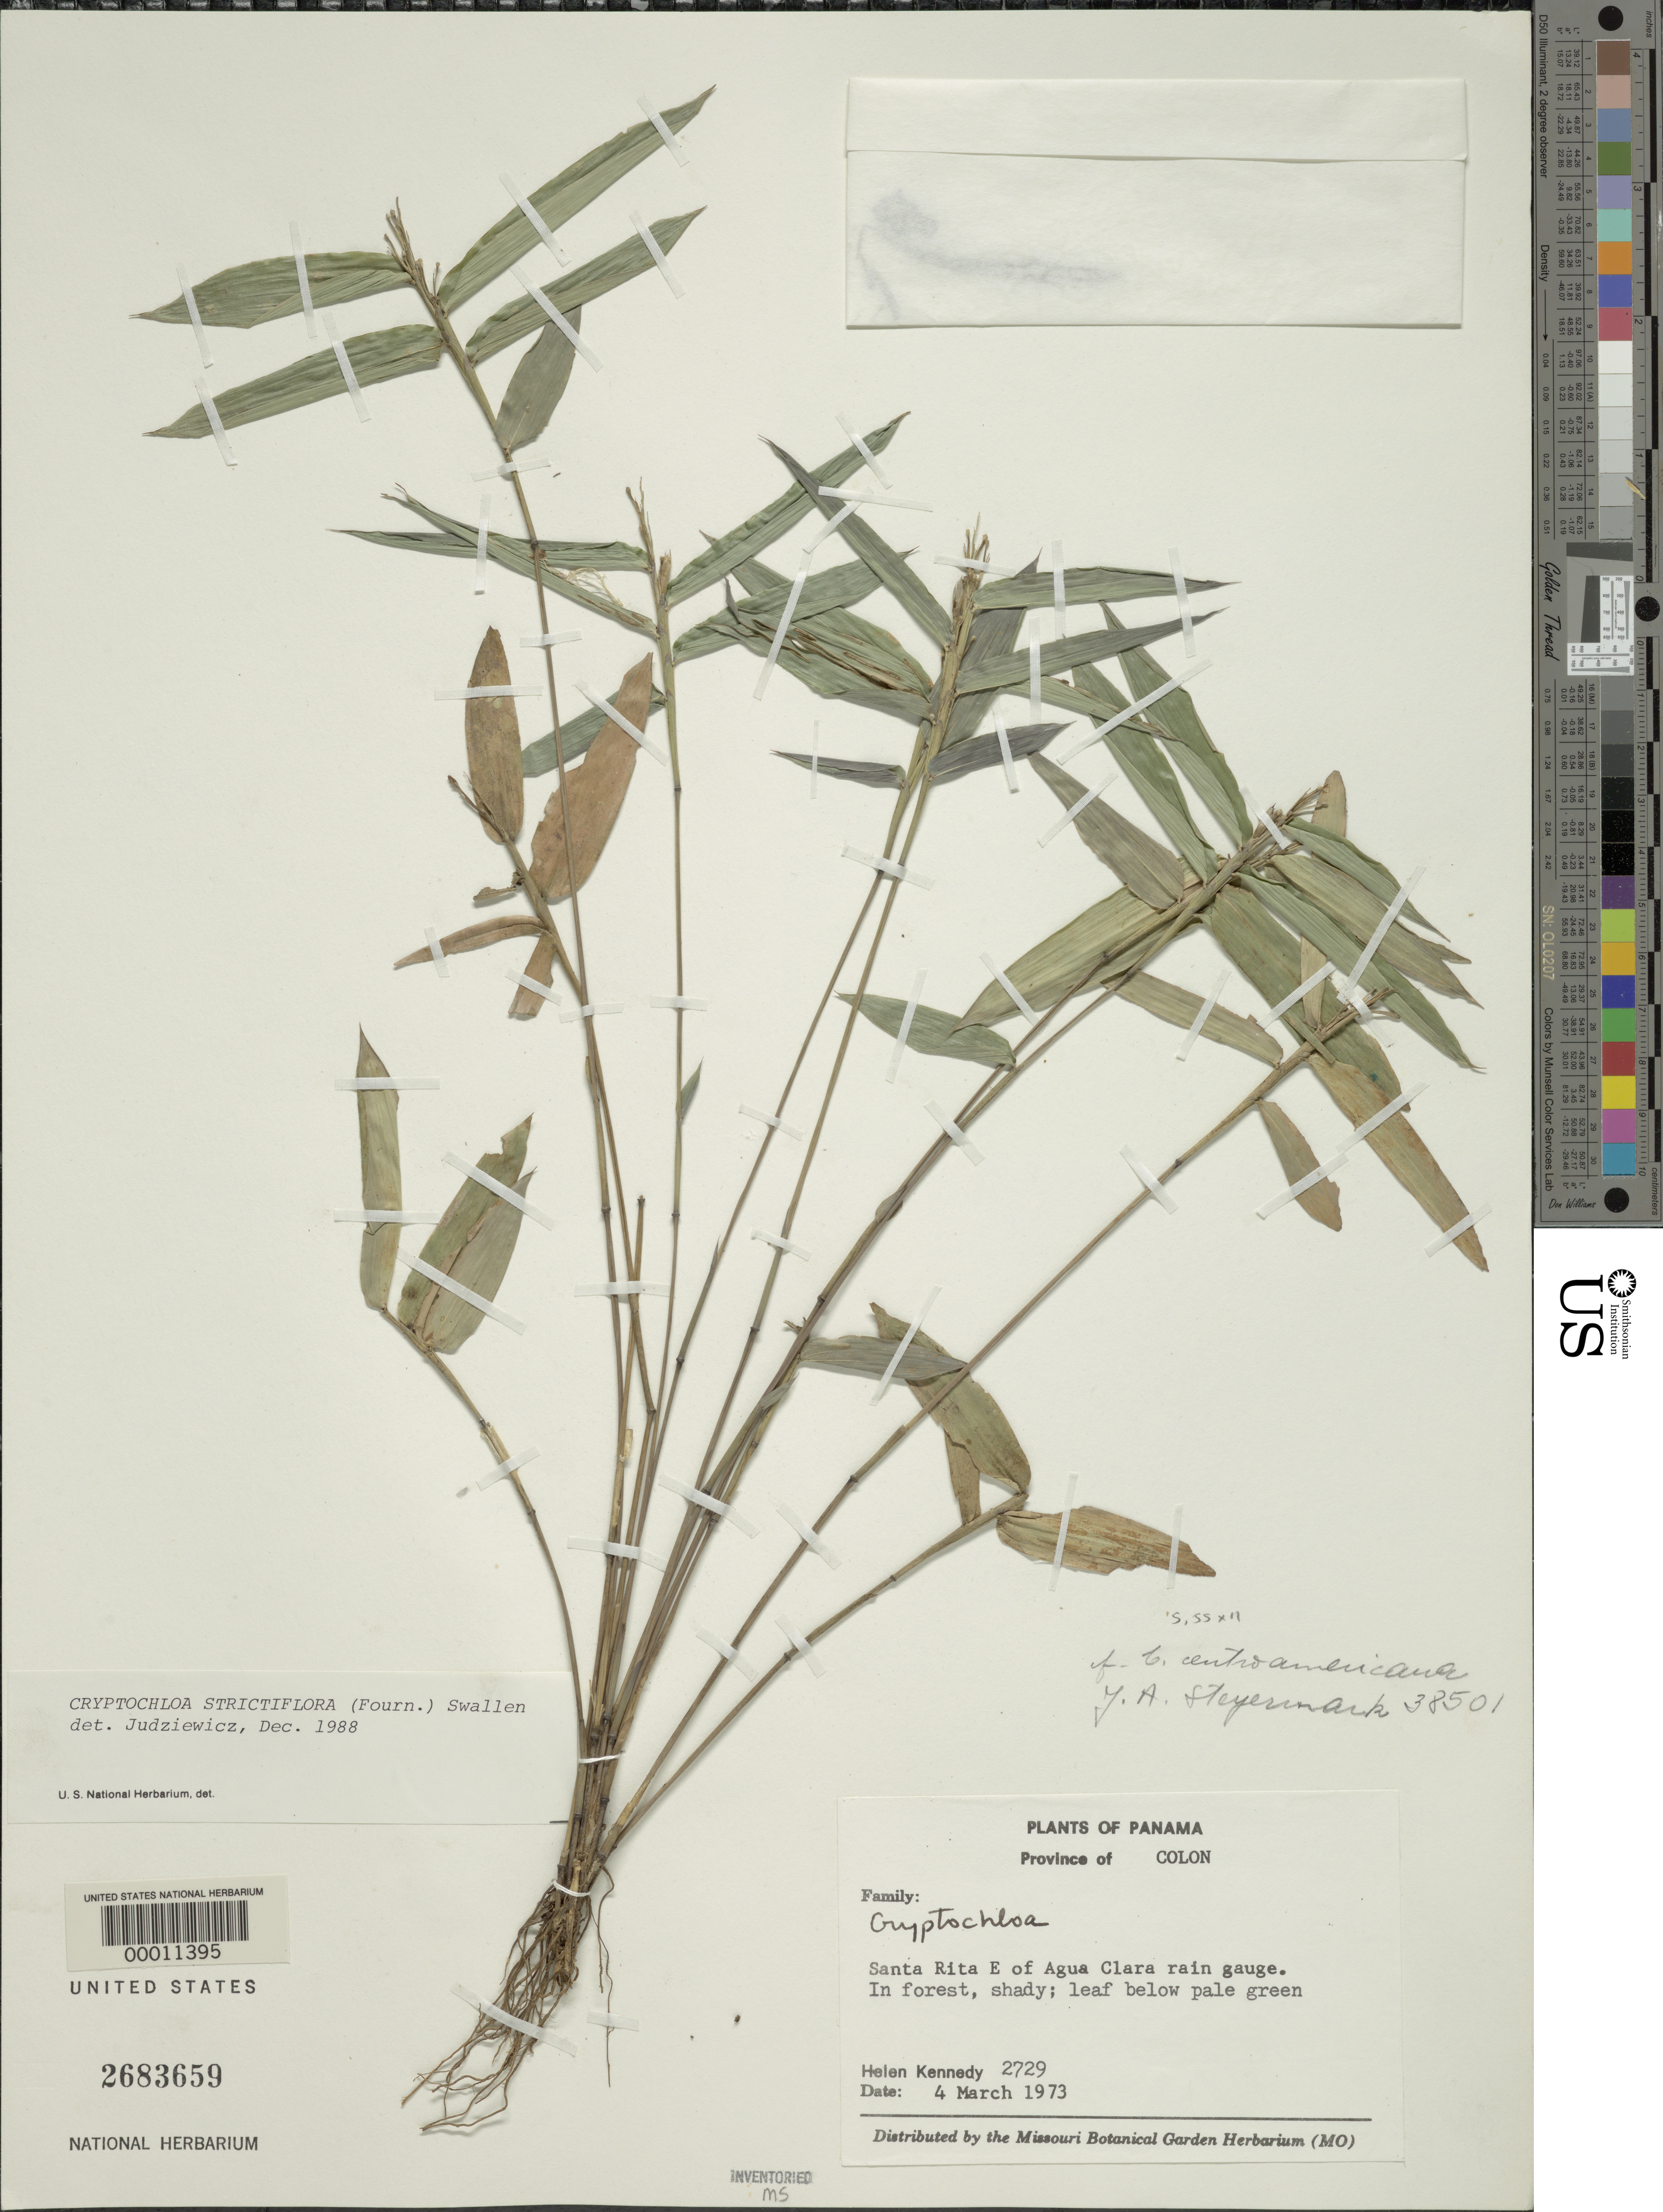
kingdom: Plantae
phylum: Tracheophyta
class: Liliopsida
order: Poales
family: Poaceae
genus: Cryptochloa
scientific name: Cryptochloa sp.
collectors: H. Kennedy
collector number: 2729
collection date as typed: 04 Mar 1973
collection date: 1973-03-04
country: Panama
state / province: Colón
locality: Santa Rita, Agua Clara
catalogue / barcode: US 2683659